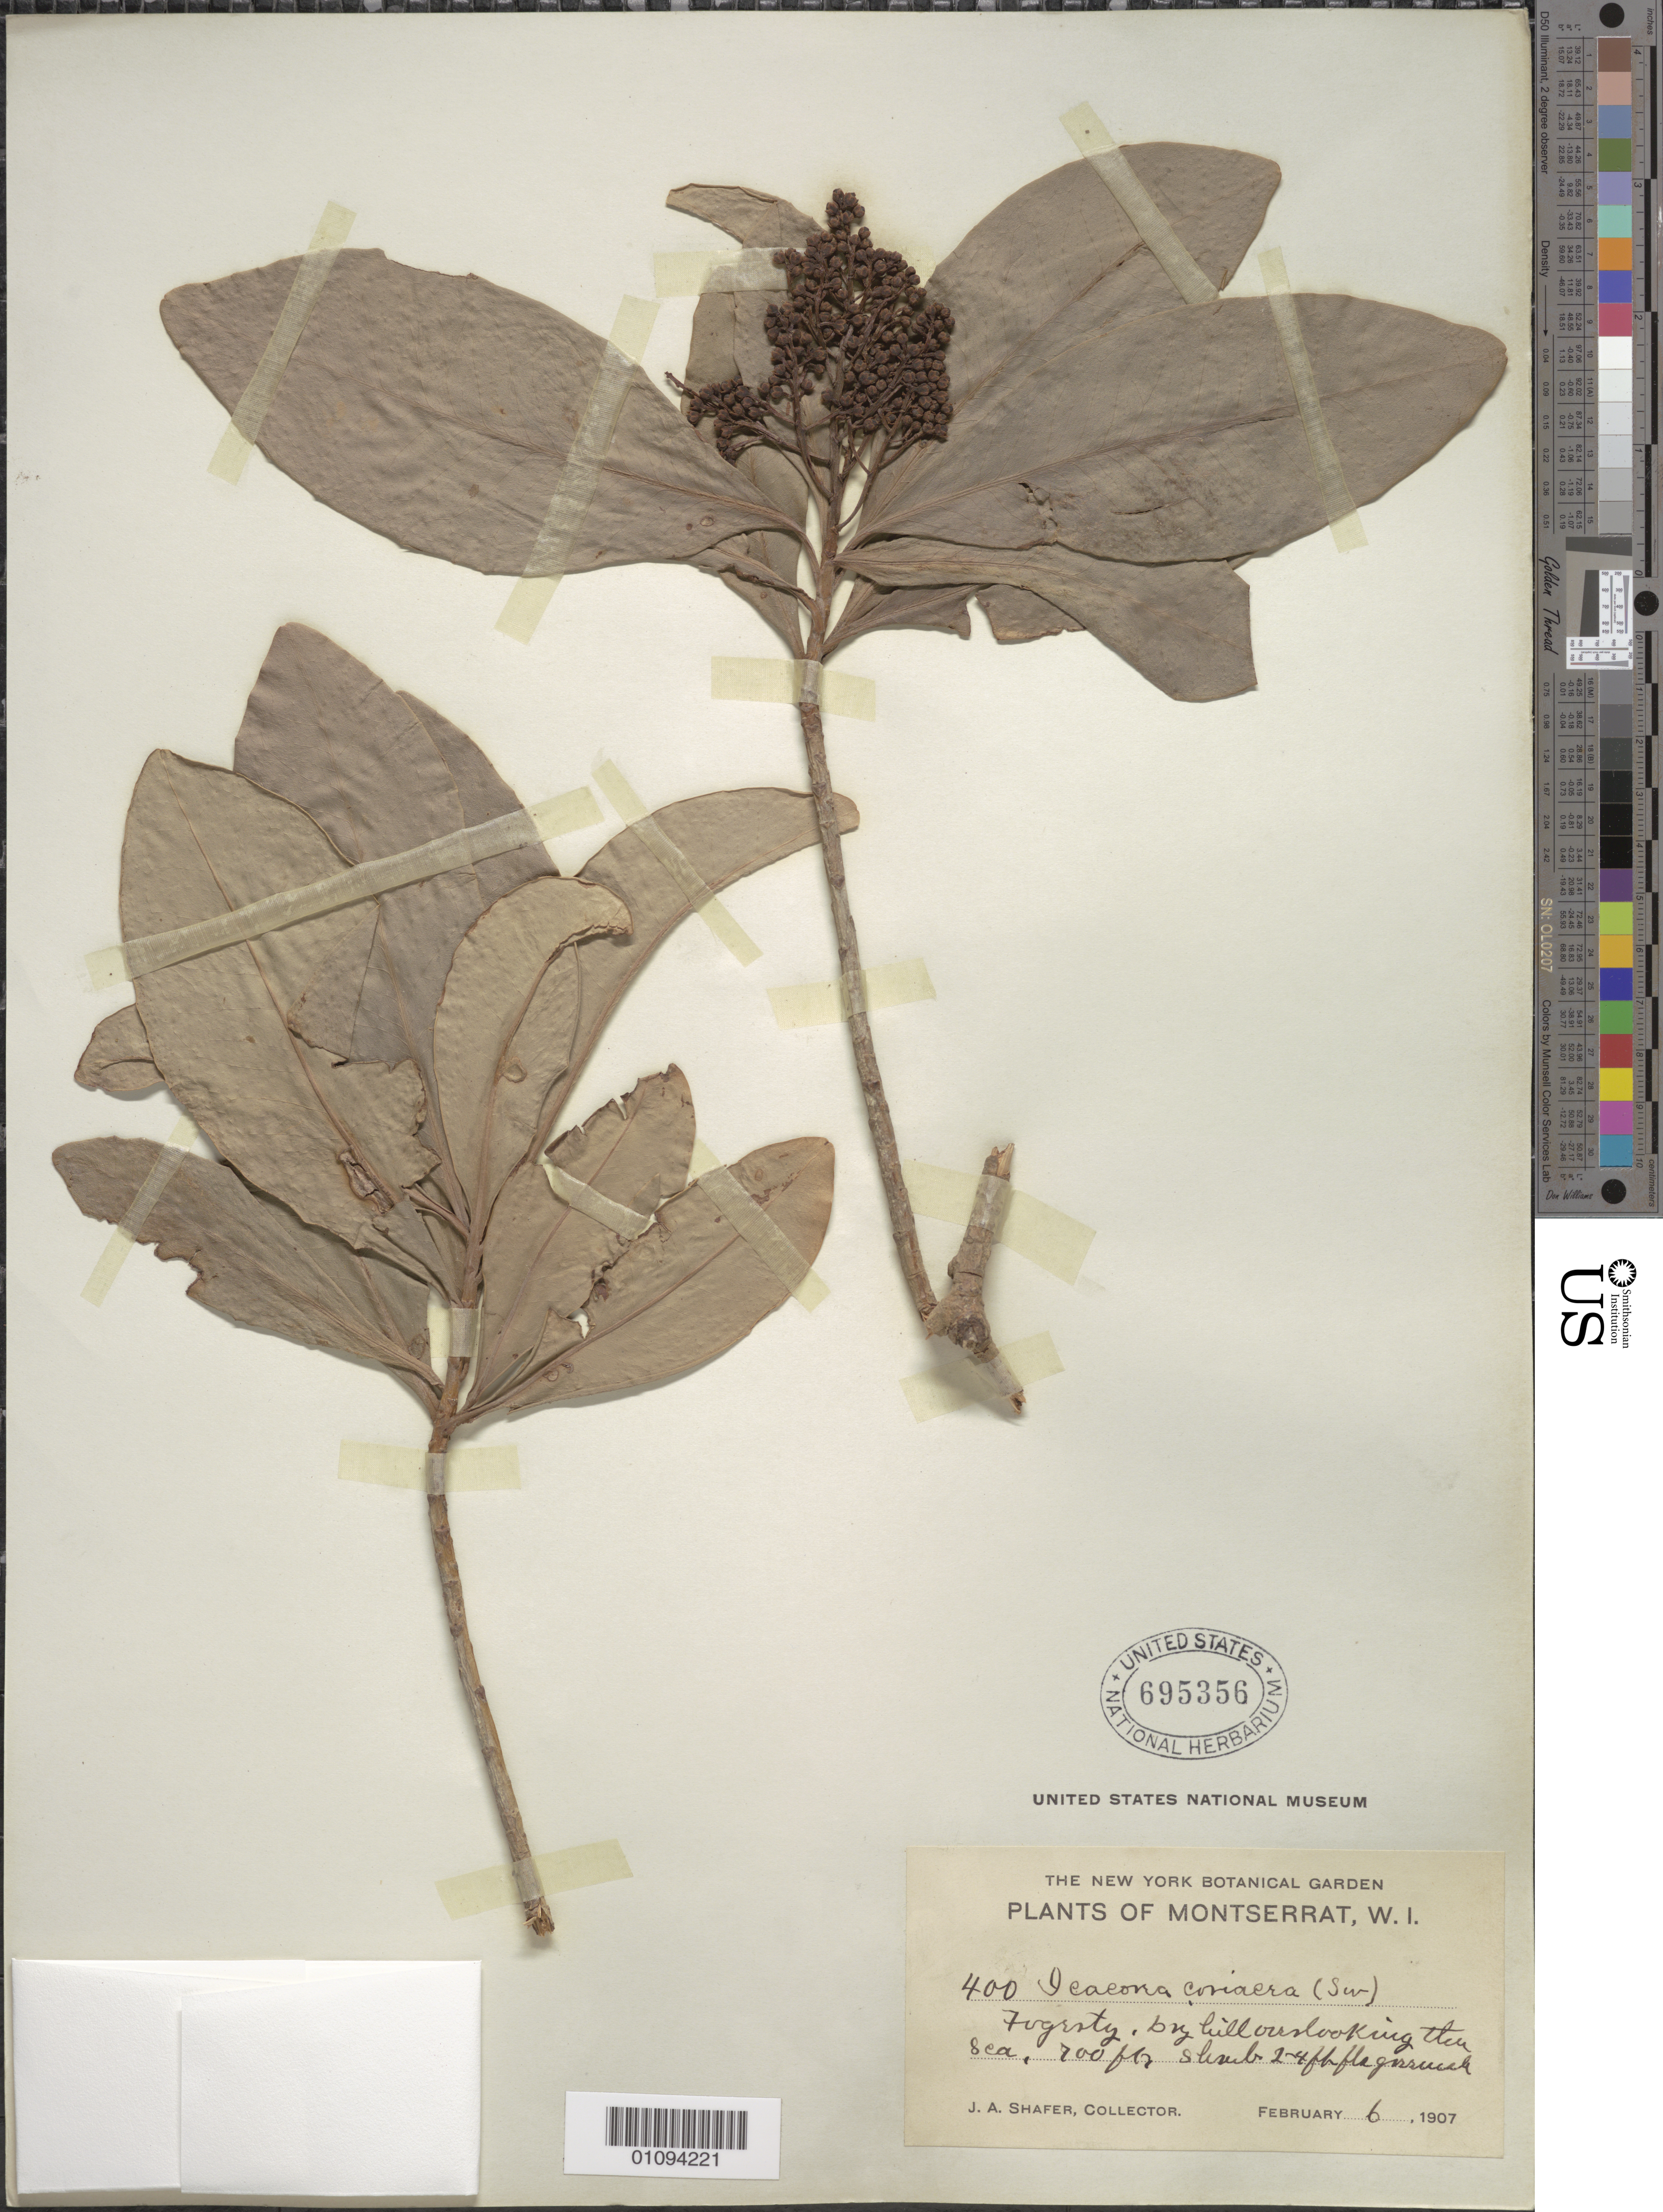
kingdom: Plantae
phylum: Tracheophyta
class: Magnoliopsida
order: Ericales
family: Primulaceae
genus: Ardisia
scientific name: Ardisia obovata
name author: Desv. ex Ham.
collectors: J. A. Shafer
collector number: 400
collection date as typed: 06 Feb 1907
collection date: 1907-02-06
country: Montserrat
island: Montserrat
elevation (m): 30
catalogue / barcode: US 695356